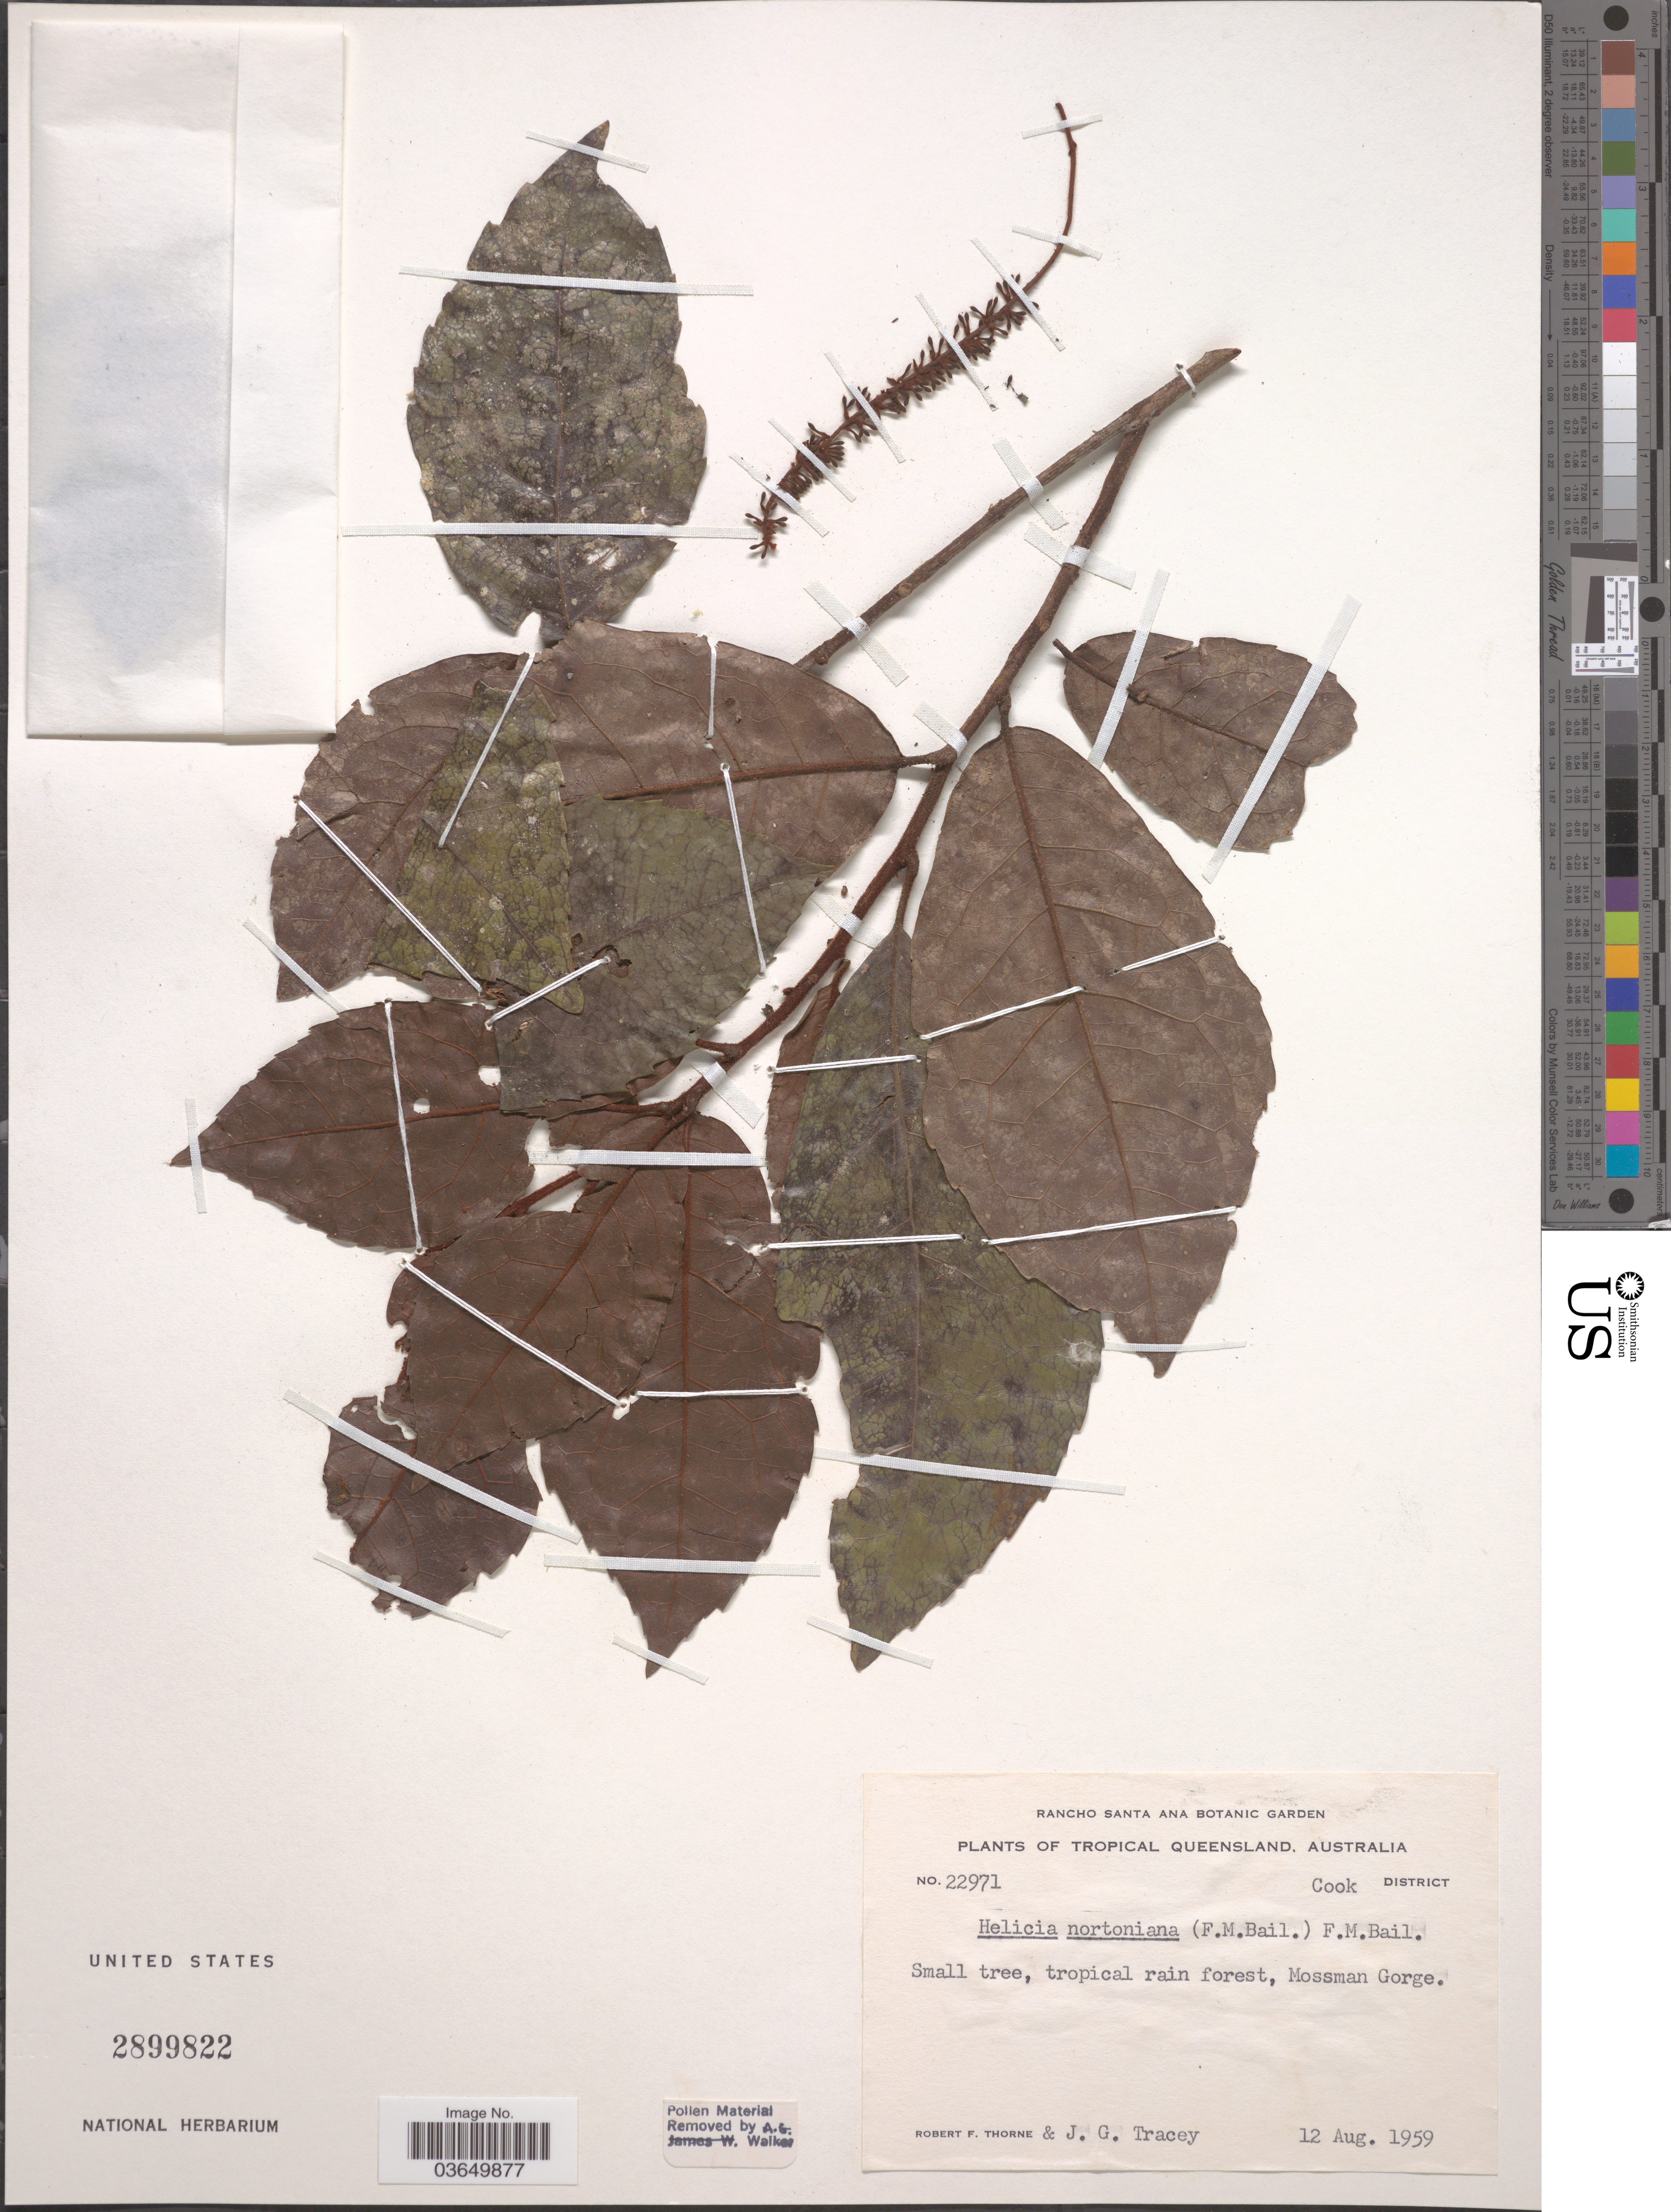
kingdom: Plantae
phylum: Tracheophyta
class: Magnoliopsida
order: Proteales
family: Proteaceae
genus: Helicia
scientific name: Helicia nortoniana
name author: F.M. Bailey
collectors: R. F. Thorne & J. Tracey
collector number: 22971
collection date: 1959-08-12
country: Australia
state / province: Queensland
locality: Tropical Queensland. Cook District. Mossman Gorge.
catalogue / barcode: US 2899822